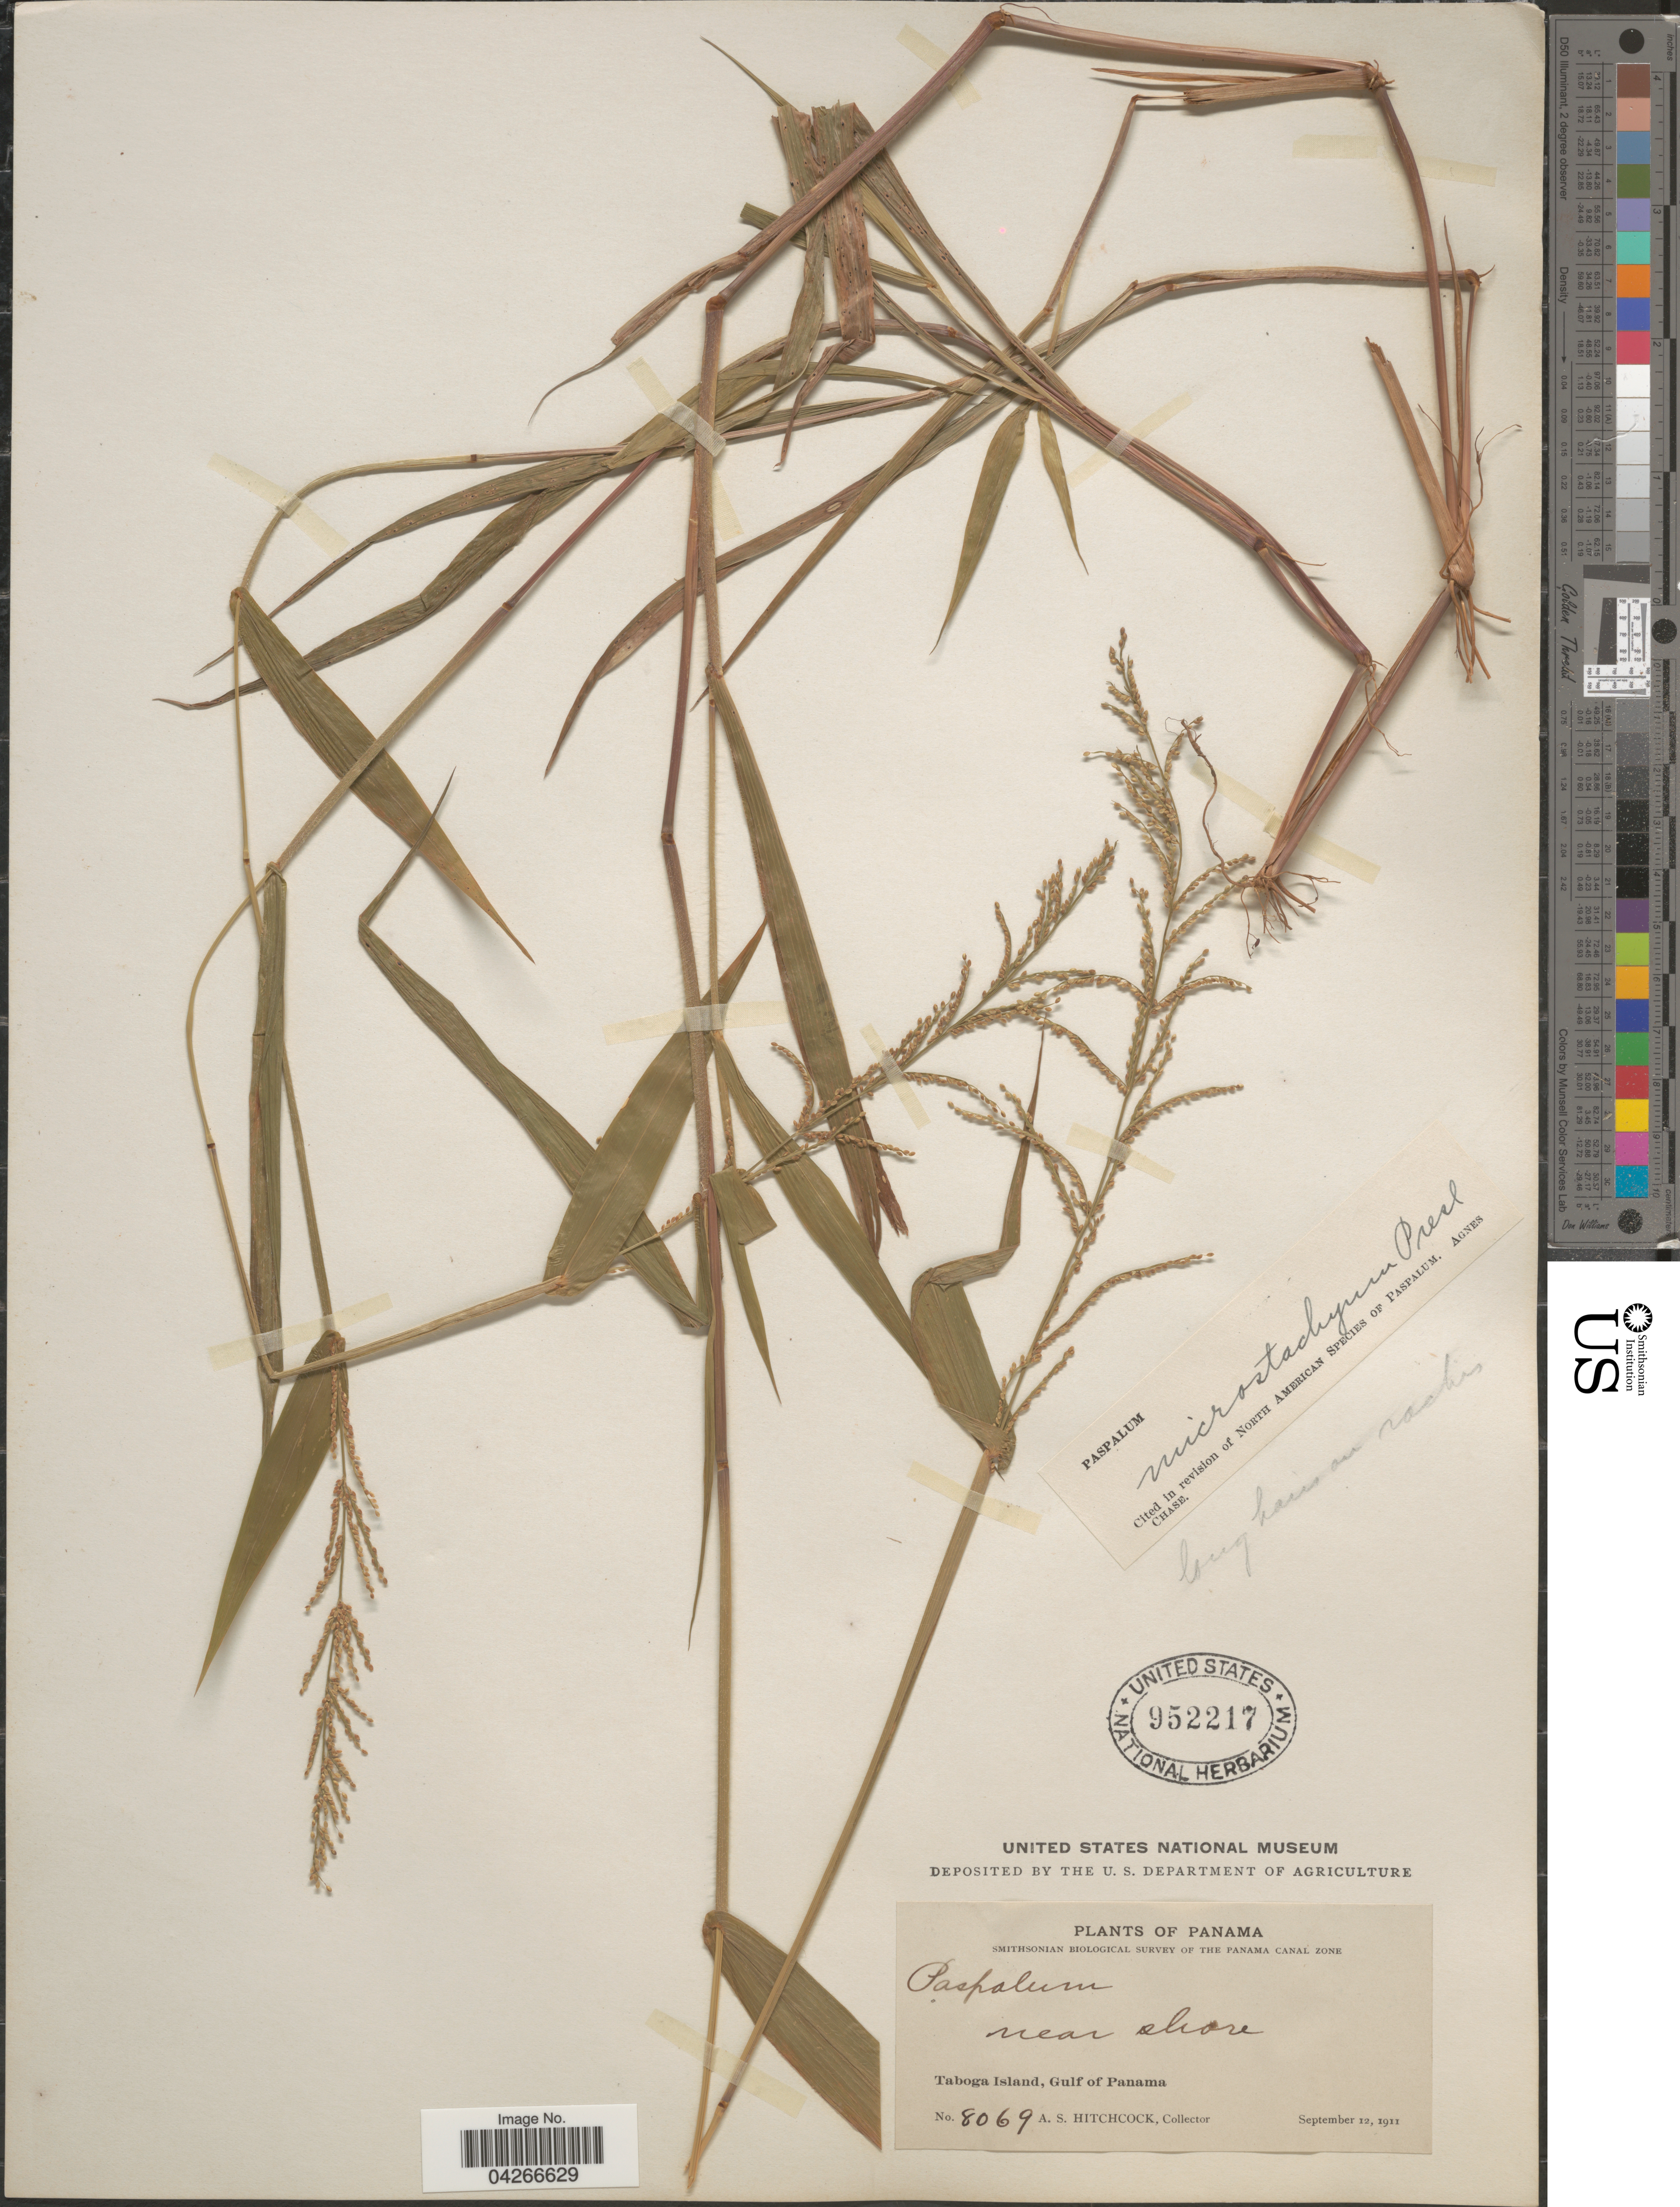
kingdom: Plantae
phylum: Tracheophyta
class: Liliopsida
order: Poales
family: Poaceae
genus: Paspalum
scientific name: Paspalum microstachyum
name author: J. Presl in C. Presl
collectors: A. S. Hitchcock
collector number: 8069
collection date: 1911-09-12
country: Panama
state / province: Panamá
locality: Smithsonian Biological Survey of the Panama Canal Zone. Near shore. Taboga Island, Gulf of Panama.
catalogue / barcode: US 952217